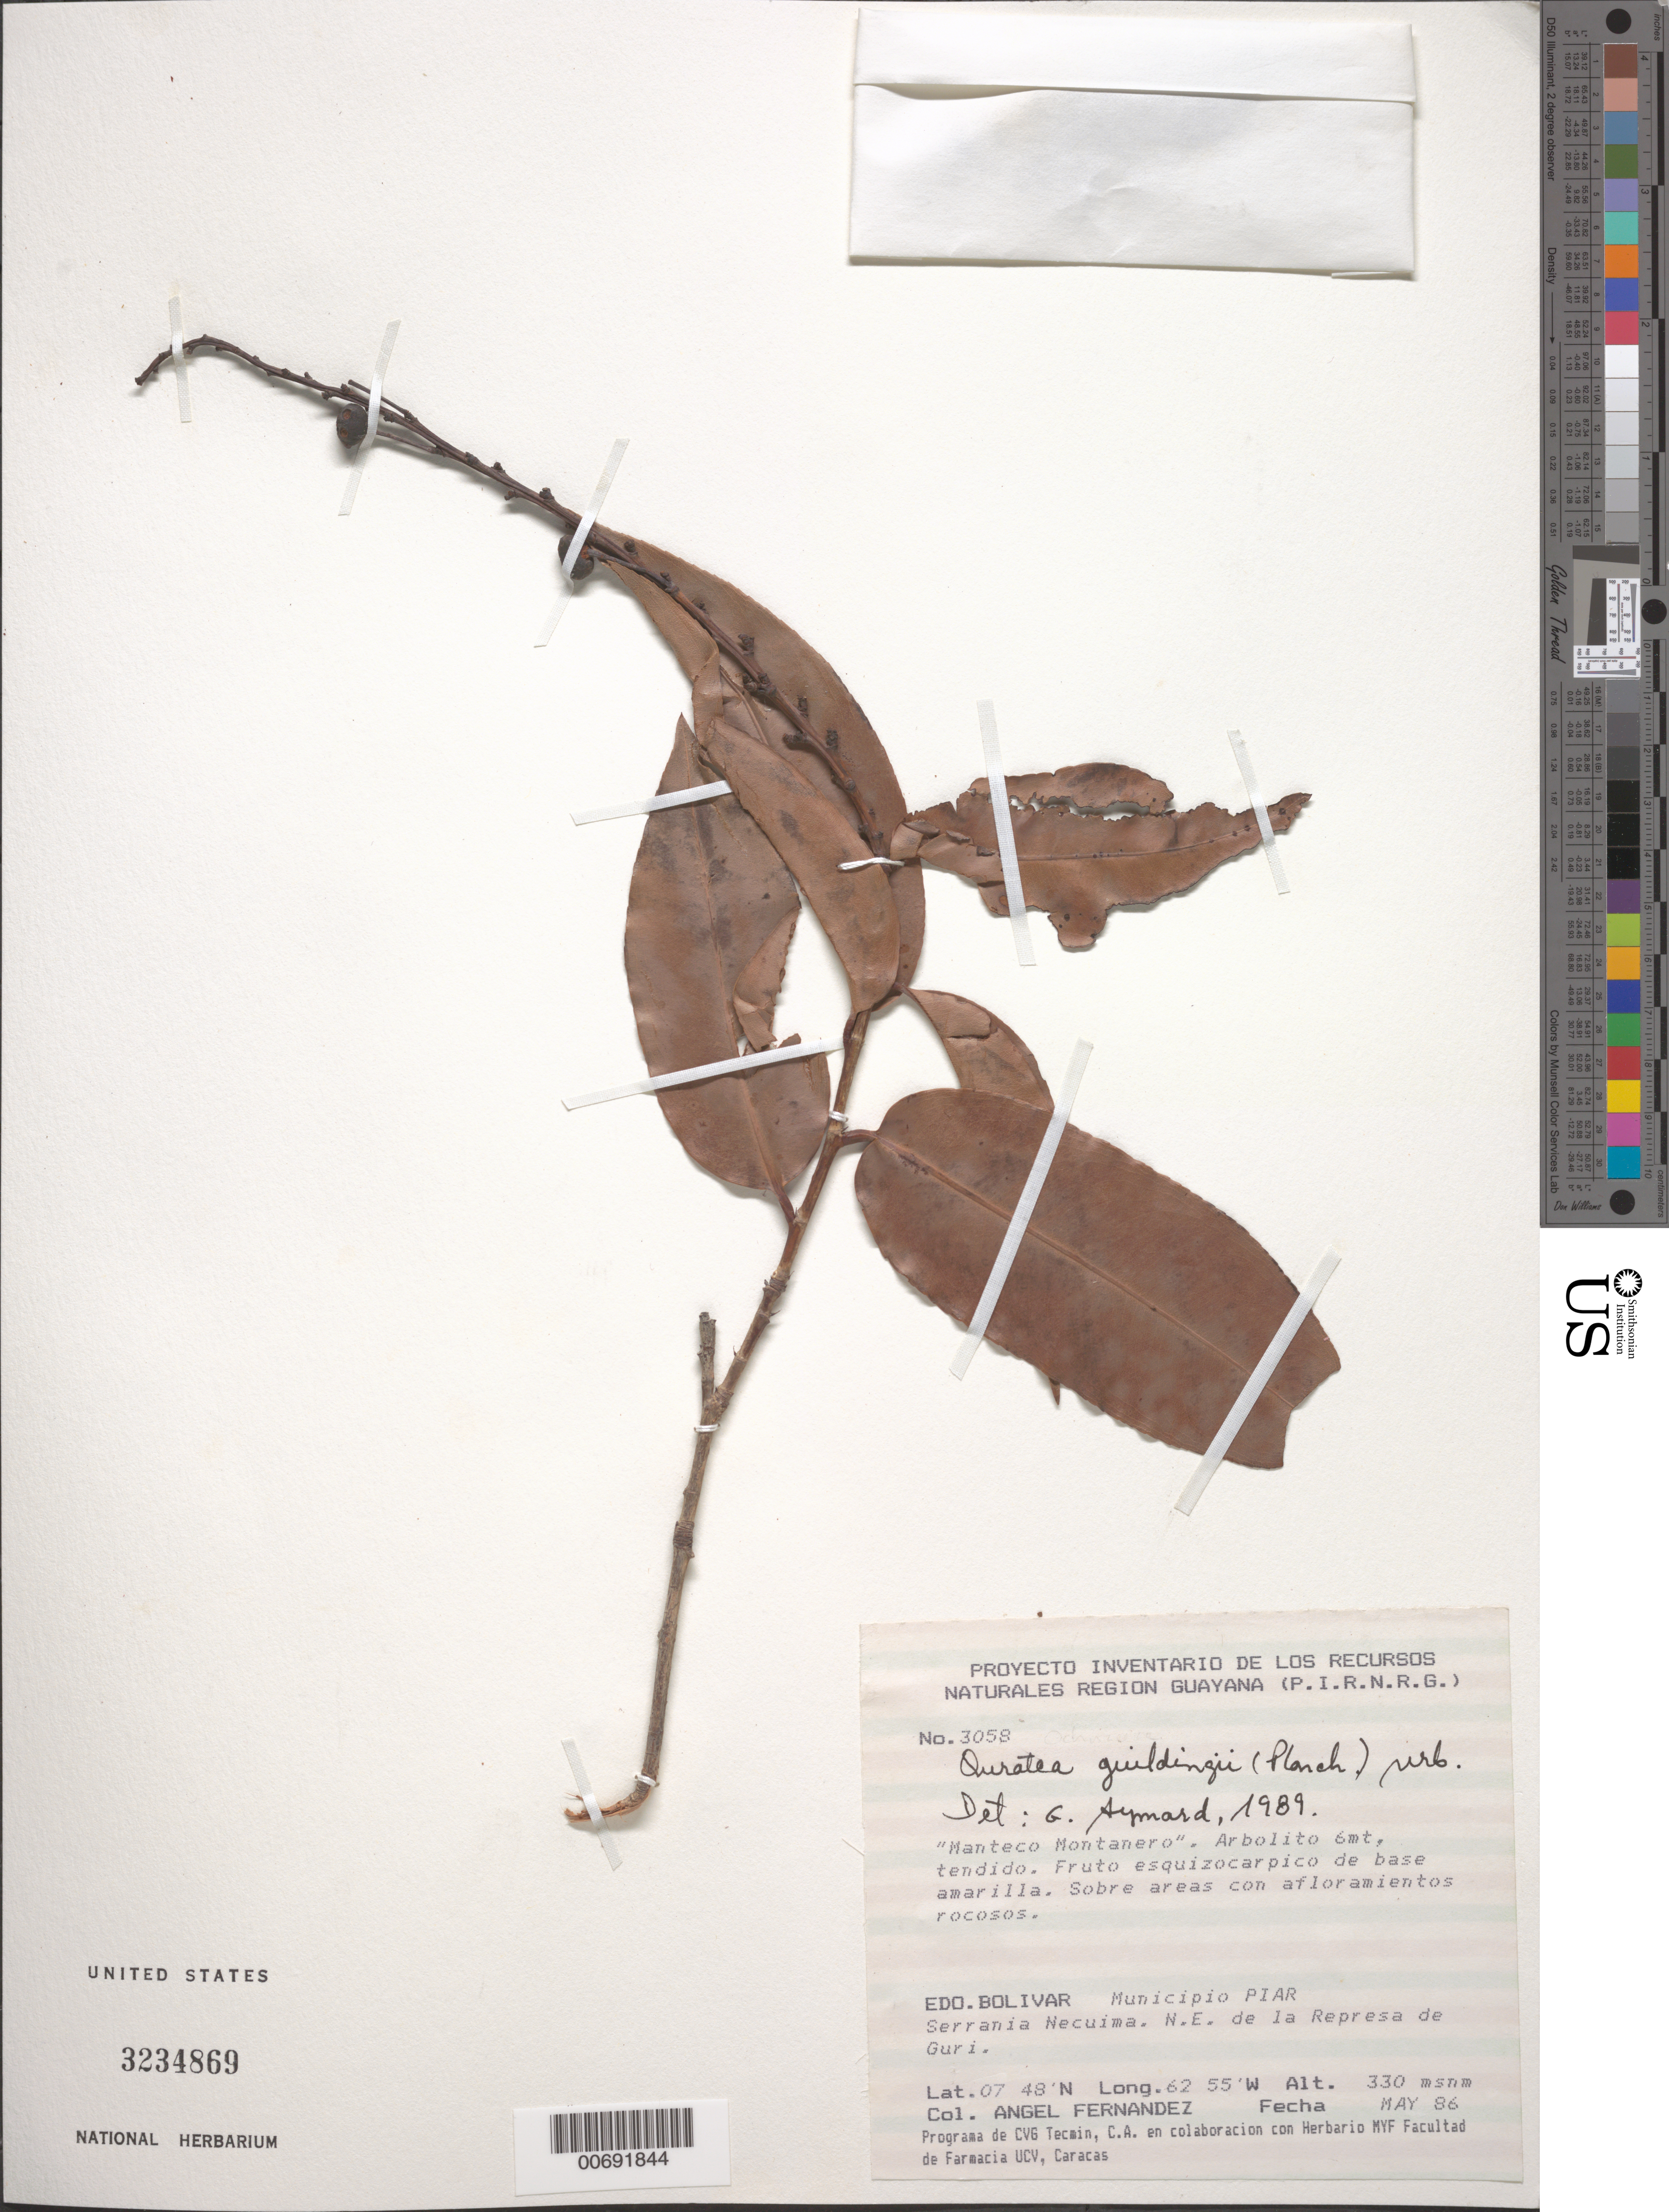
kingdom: Plantae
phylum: Tracheophyta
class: Magnoliopsida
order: Malpighiales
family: Ochnaceae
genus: Ouratea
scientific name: Ouratea guildingii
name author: (Planch.) Urb.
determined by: Aymard C., G. A., (PORT), Univ. Nac. Exp. de los Llanos Ezequiel Zamora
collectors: A. Fernández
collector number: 3058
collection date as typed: May-86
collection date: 1986-05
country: Venezuela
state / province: Bolívar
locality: Mun. Piar, Serrania Necuima, NE de la Represa de Guri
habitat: Area with rocky outcrops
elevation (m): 330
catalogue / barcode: US 3234869